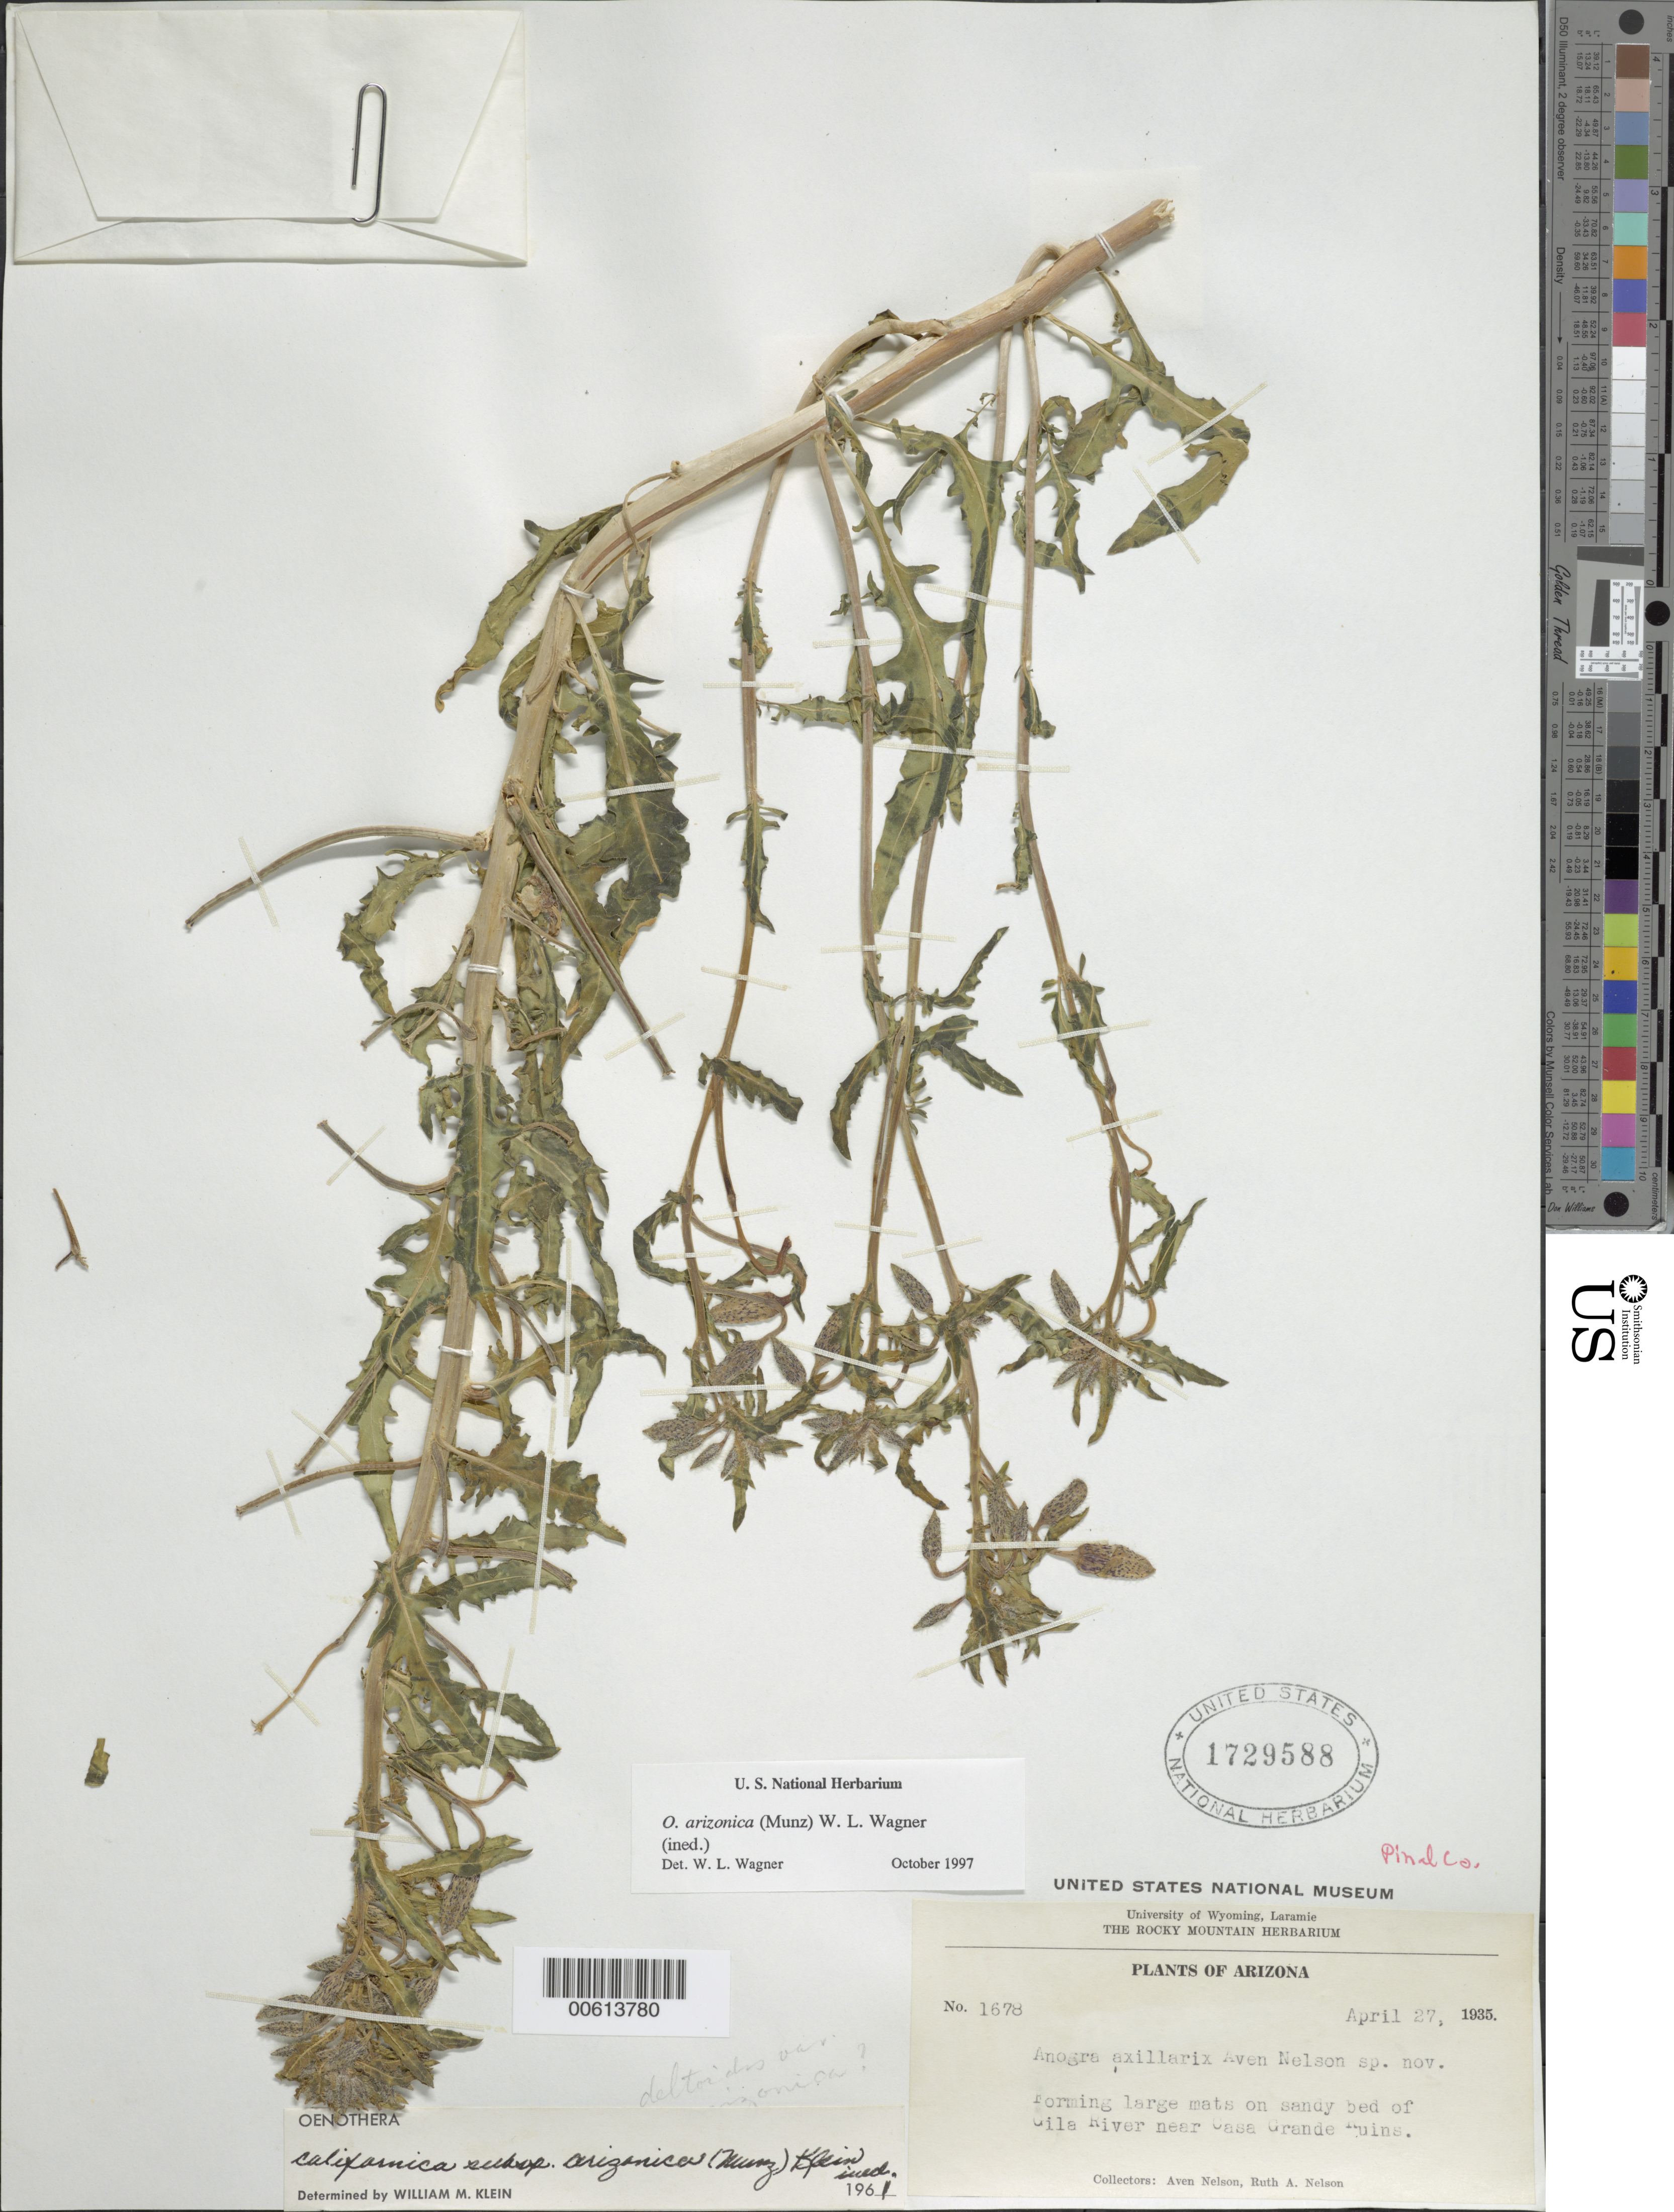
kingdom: Plantae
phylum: Tracheophyta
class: Magnoliopsida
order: Myrtales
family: Onagraceae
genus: Oenothera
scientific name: Oenothera arizonica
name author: (Munz) W.L. Wagner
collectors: A. Nelson & R. A. Nelson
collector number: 1678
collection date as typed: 27 Apr 1935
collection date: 1935-04-27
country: United States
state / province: Arizona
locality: Gila River near Casa Grande Ruins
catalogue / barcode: US 1729588